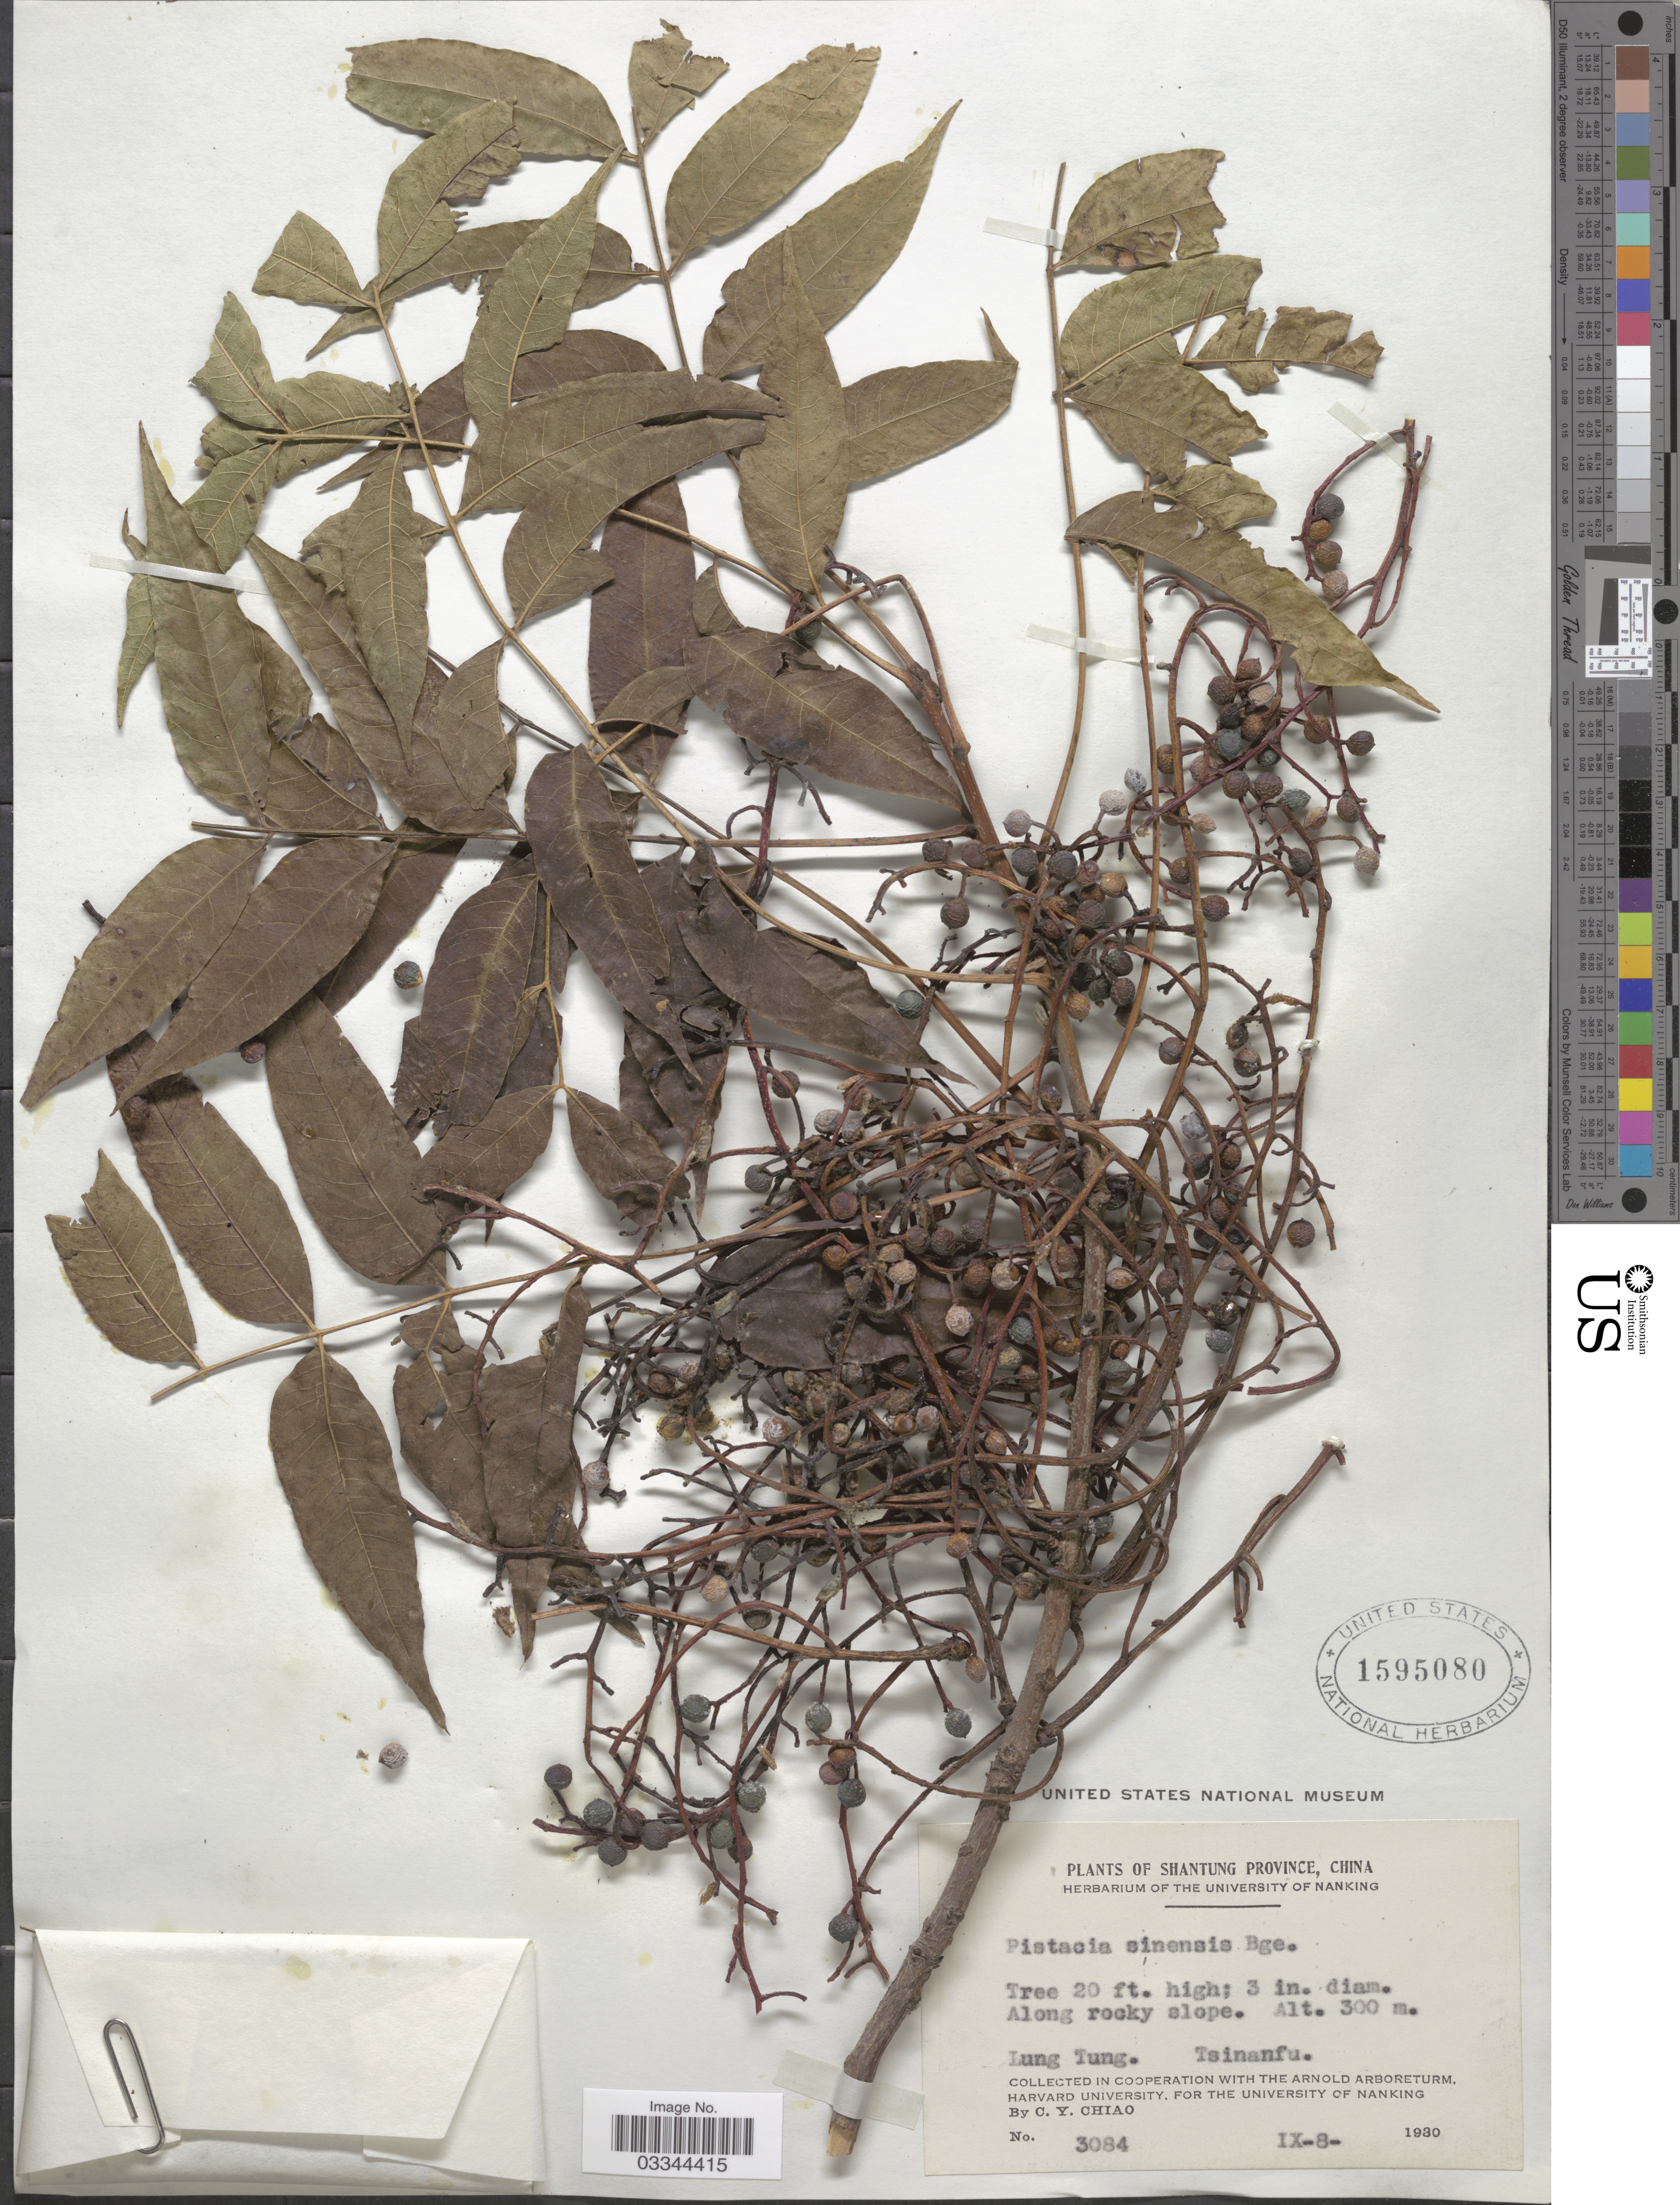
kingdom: Plantae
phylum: Tracheophyta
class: Magnoliopsida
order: Sapindales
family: Anacardiaceae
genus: Pistacia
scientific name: Pistacia chinensis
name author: Bunge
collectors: C. Y. Chiao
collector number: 3084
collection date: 1930-09-08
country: China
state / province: Shandong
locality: Shantung Province. Lung Tung. Tsinanfu.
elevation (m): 300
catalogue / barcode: US 1595080